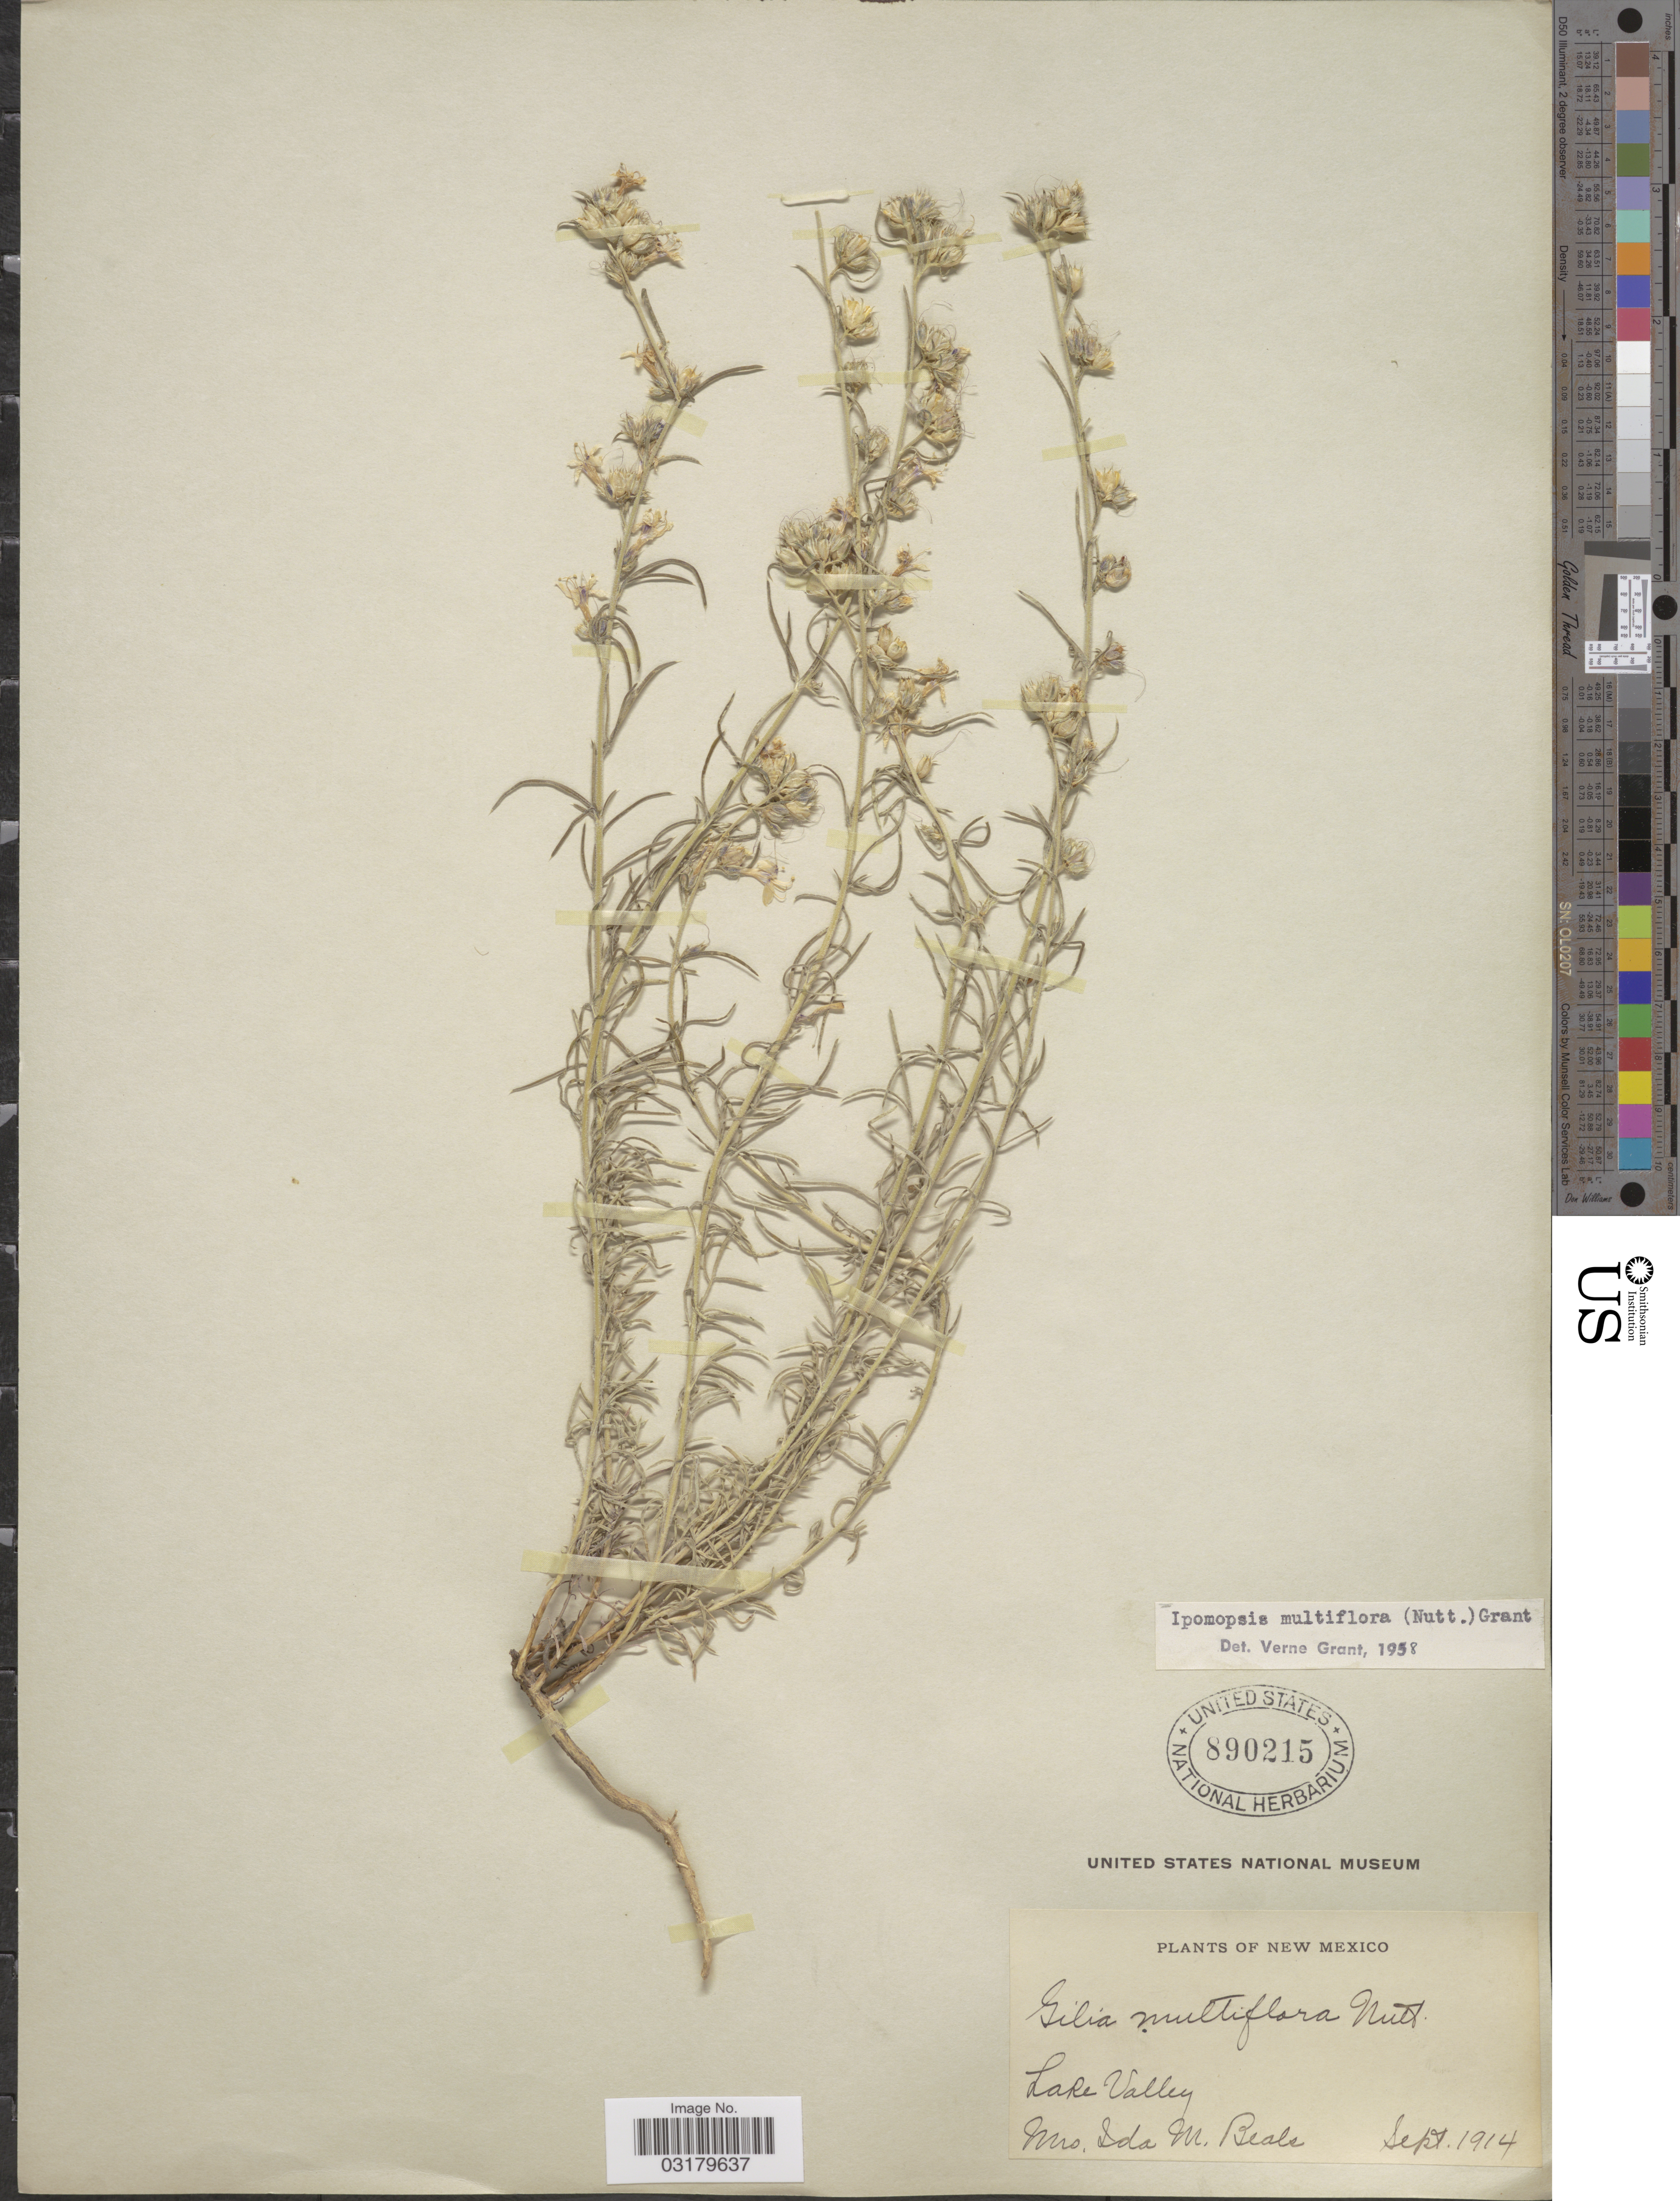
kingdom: Plantae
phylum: Tracheophyta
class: Magnoliopsida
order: Ericales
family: Polemoniaceae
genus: Ipomopsis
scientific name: Ipomopsis multiflora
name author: (Nutt.) V.E. Grant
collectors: I. M. Beals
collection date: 1914-09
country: United States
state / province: New Mexico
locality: Lake Valley.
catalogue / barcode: US 890215